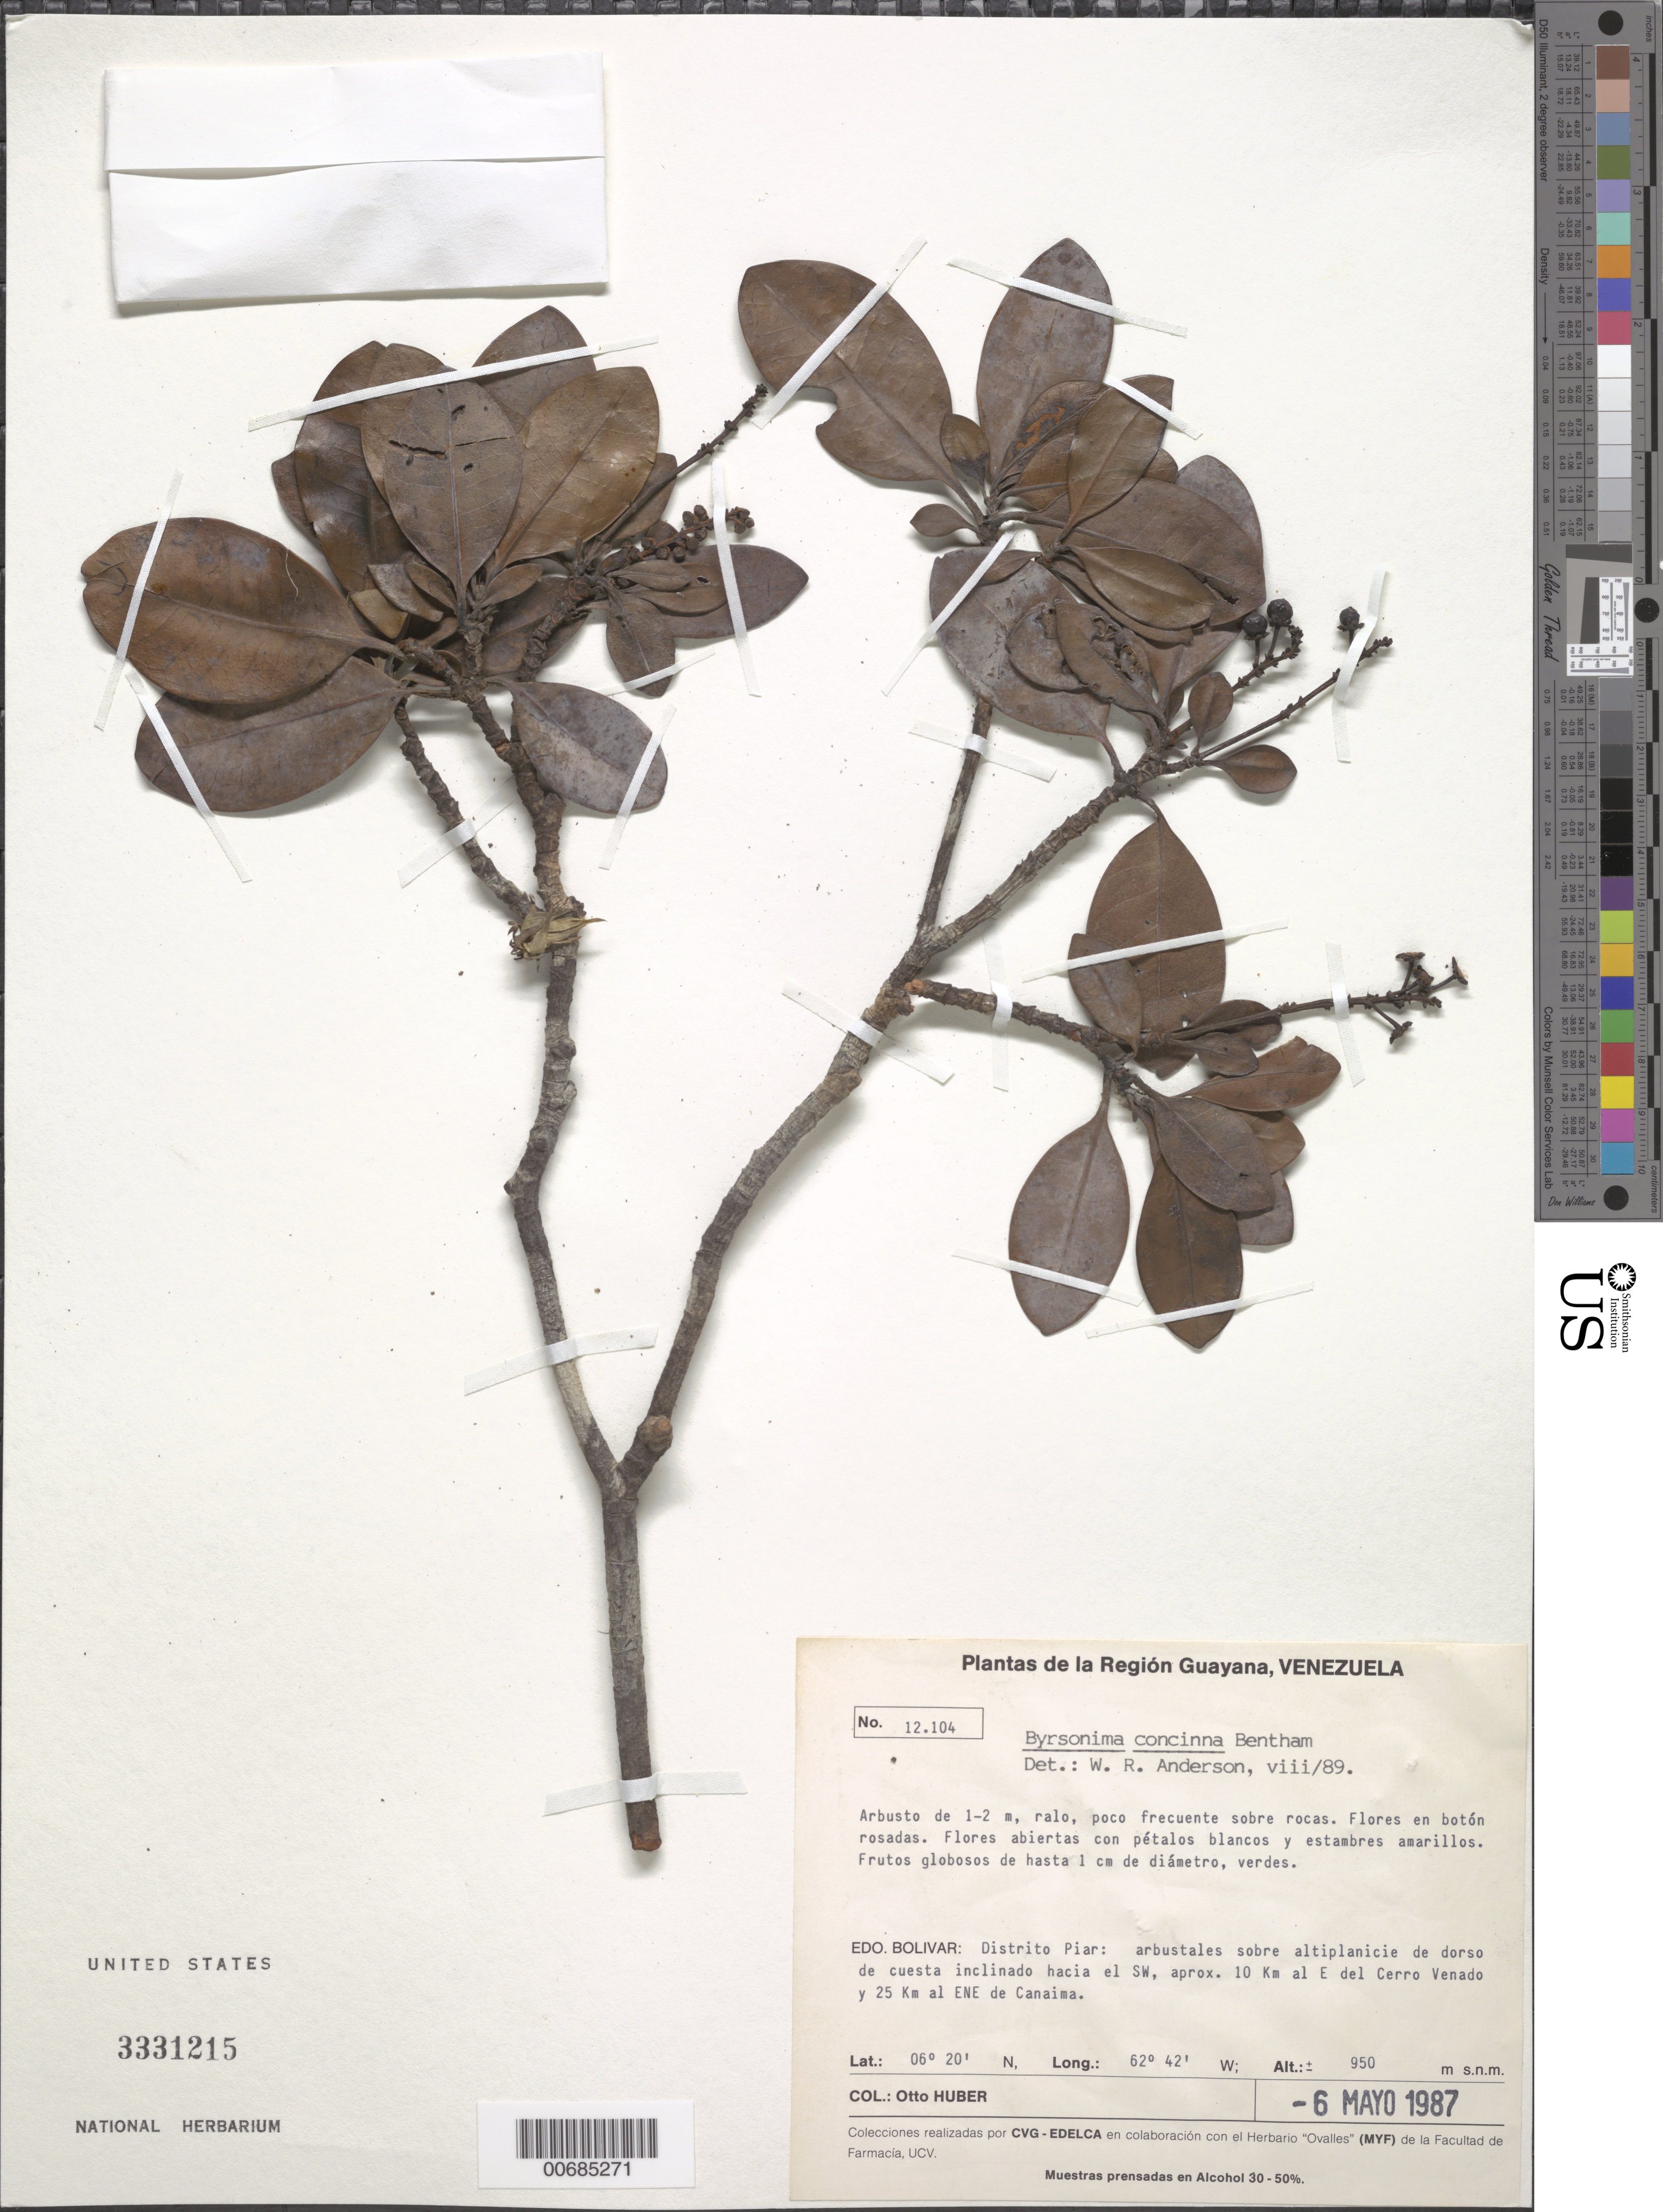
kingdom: Plantae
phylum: Tracheophyta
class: Magnoliopsida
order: Malpighiales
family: Malpighiaceae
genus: Byrsonima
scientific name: Byrsonima concinna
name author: Benth.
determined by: Anderson, W. R., (MICH), University of Michigan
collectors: O. Huber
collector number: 12104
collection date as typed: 6-May-87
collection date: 1987-05-06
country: Venezuela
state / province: Bolívar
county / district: Piar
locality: Cerro Venado, 10 km E del, 25 km ENE de Canaima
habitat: Arbustales sobre altiplanicie de dorso de cuesta inclinado hacia el SW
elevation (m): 950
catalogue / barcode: US 3331215